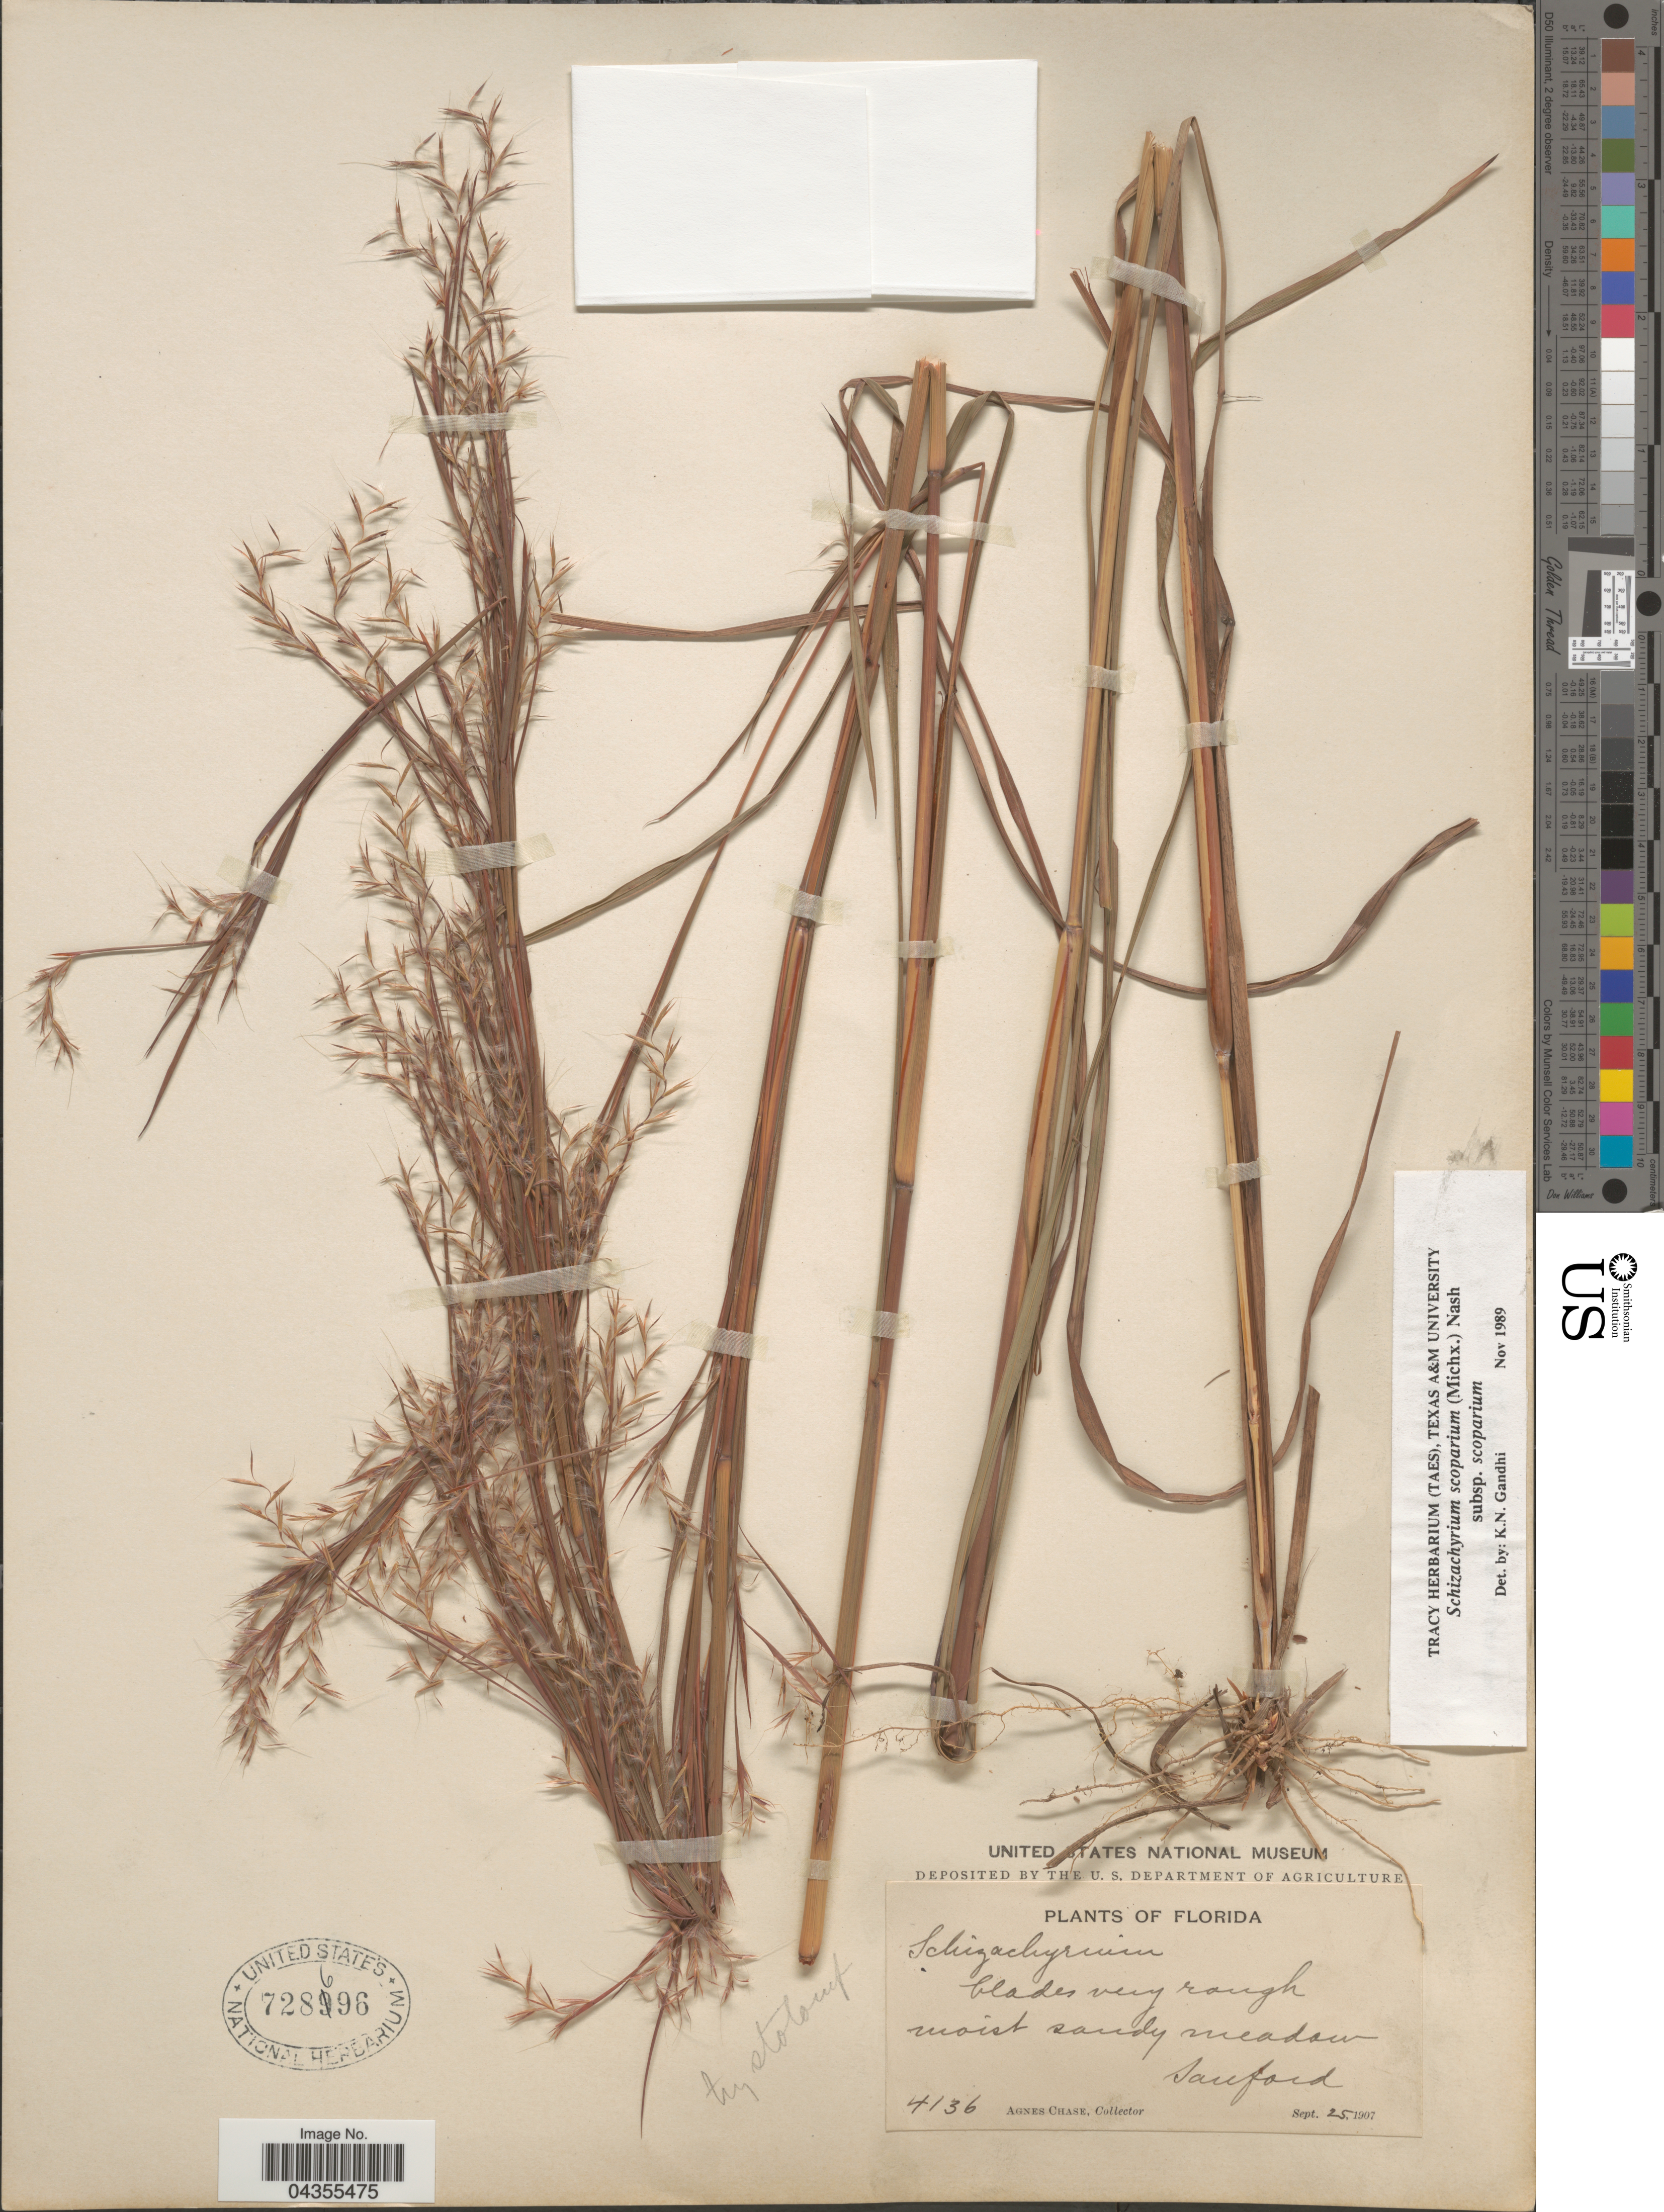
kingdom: Plantae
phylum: Tracheophyta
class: Liliopsida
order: Poales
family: Poaceae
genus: Schizachyrium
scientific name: Schizachyrium scoparium var. scoparium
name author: (Michx.) Nash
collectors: A. Chase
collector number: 4136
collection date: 1907-09-25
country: United States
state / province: Florida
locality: Sanford.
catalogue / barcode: US 728696